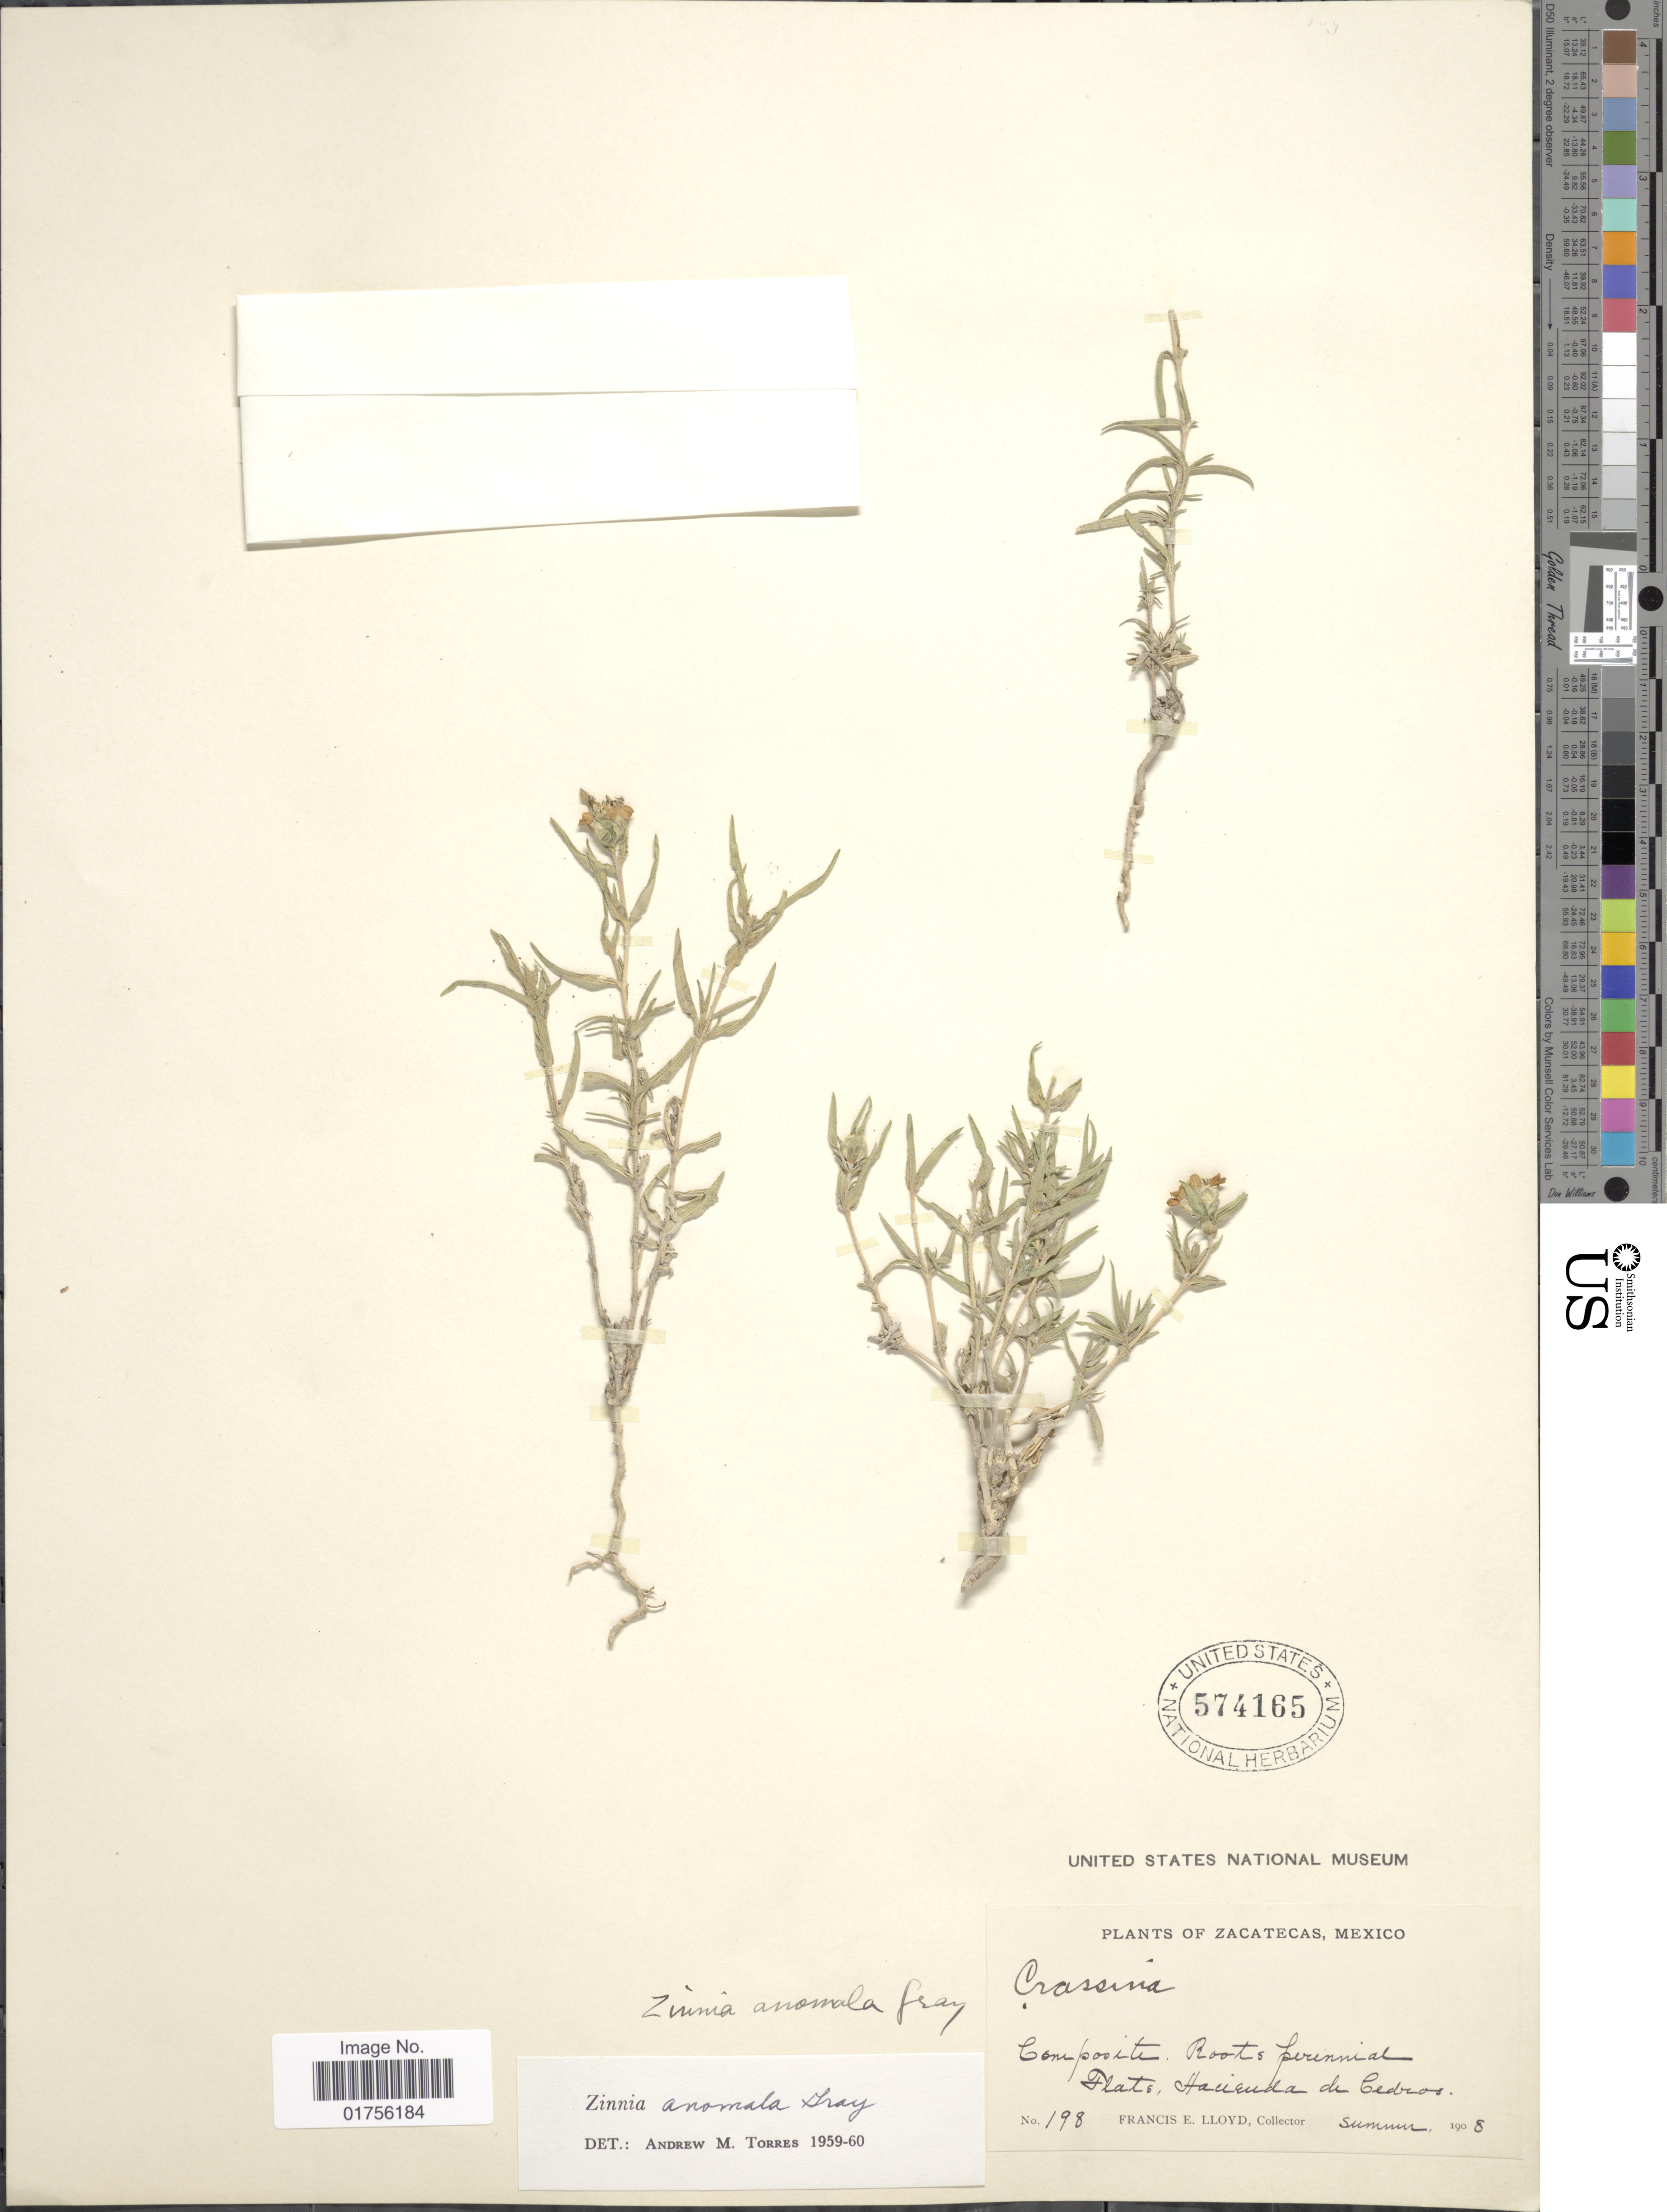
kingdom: Plantae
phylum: Tracheophyta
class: Magnoliopsida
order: Asterales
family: Asteraceae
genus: Zinnia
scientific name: Zinnia anomala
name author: A. Gray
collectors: Lloyd, C. E.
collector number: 198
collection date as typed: Summer 1908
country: Mexico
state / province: Zacatecas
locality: Flats, Hacienda de Cedros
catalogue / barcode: US 574165